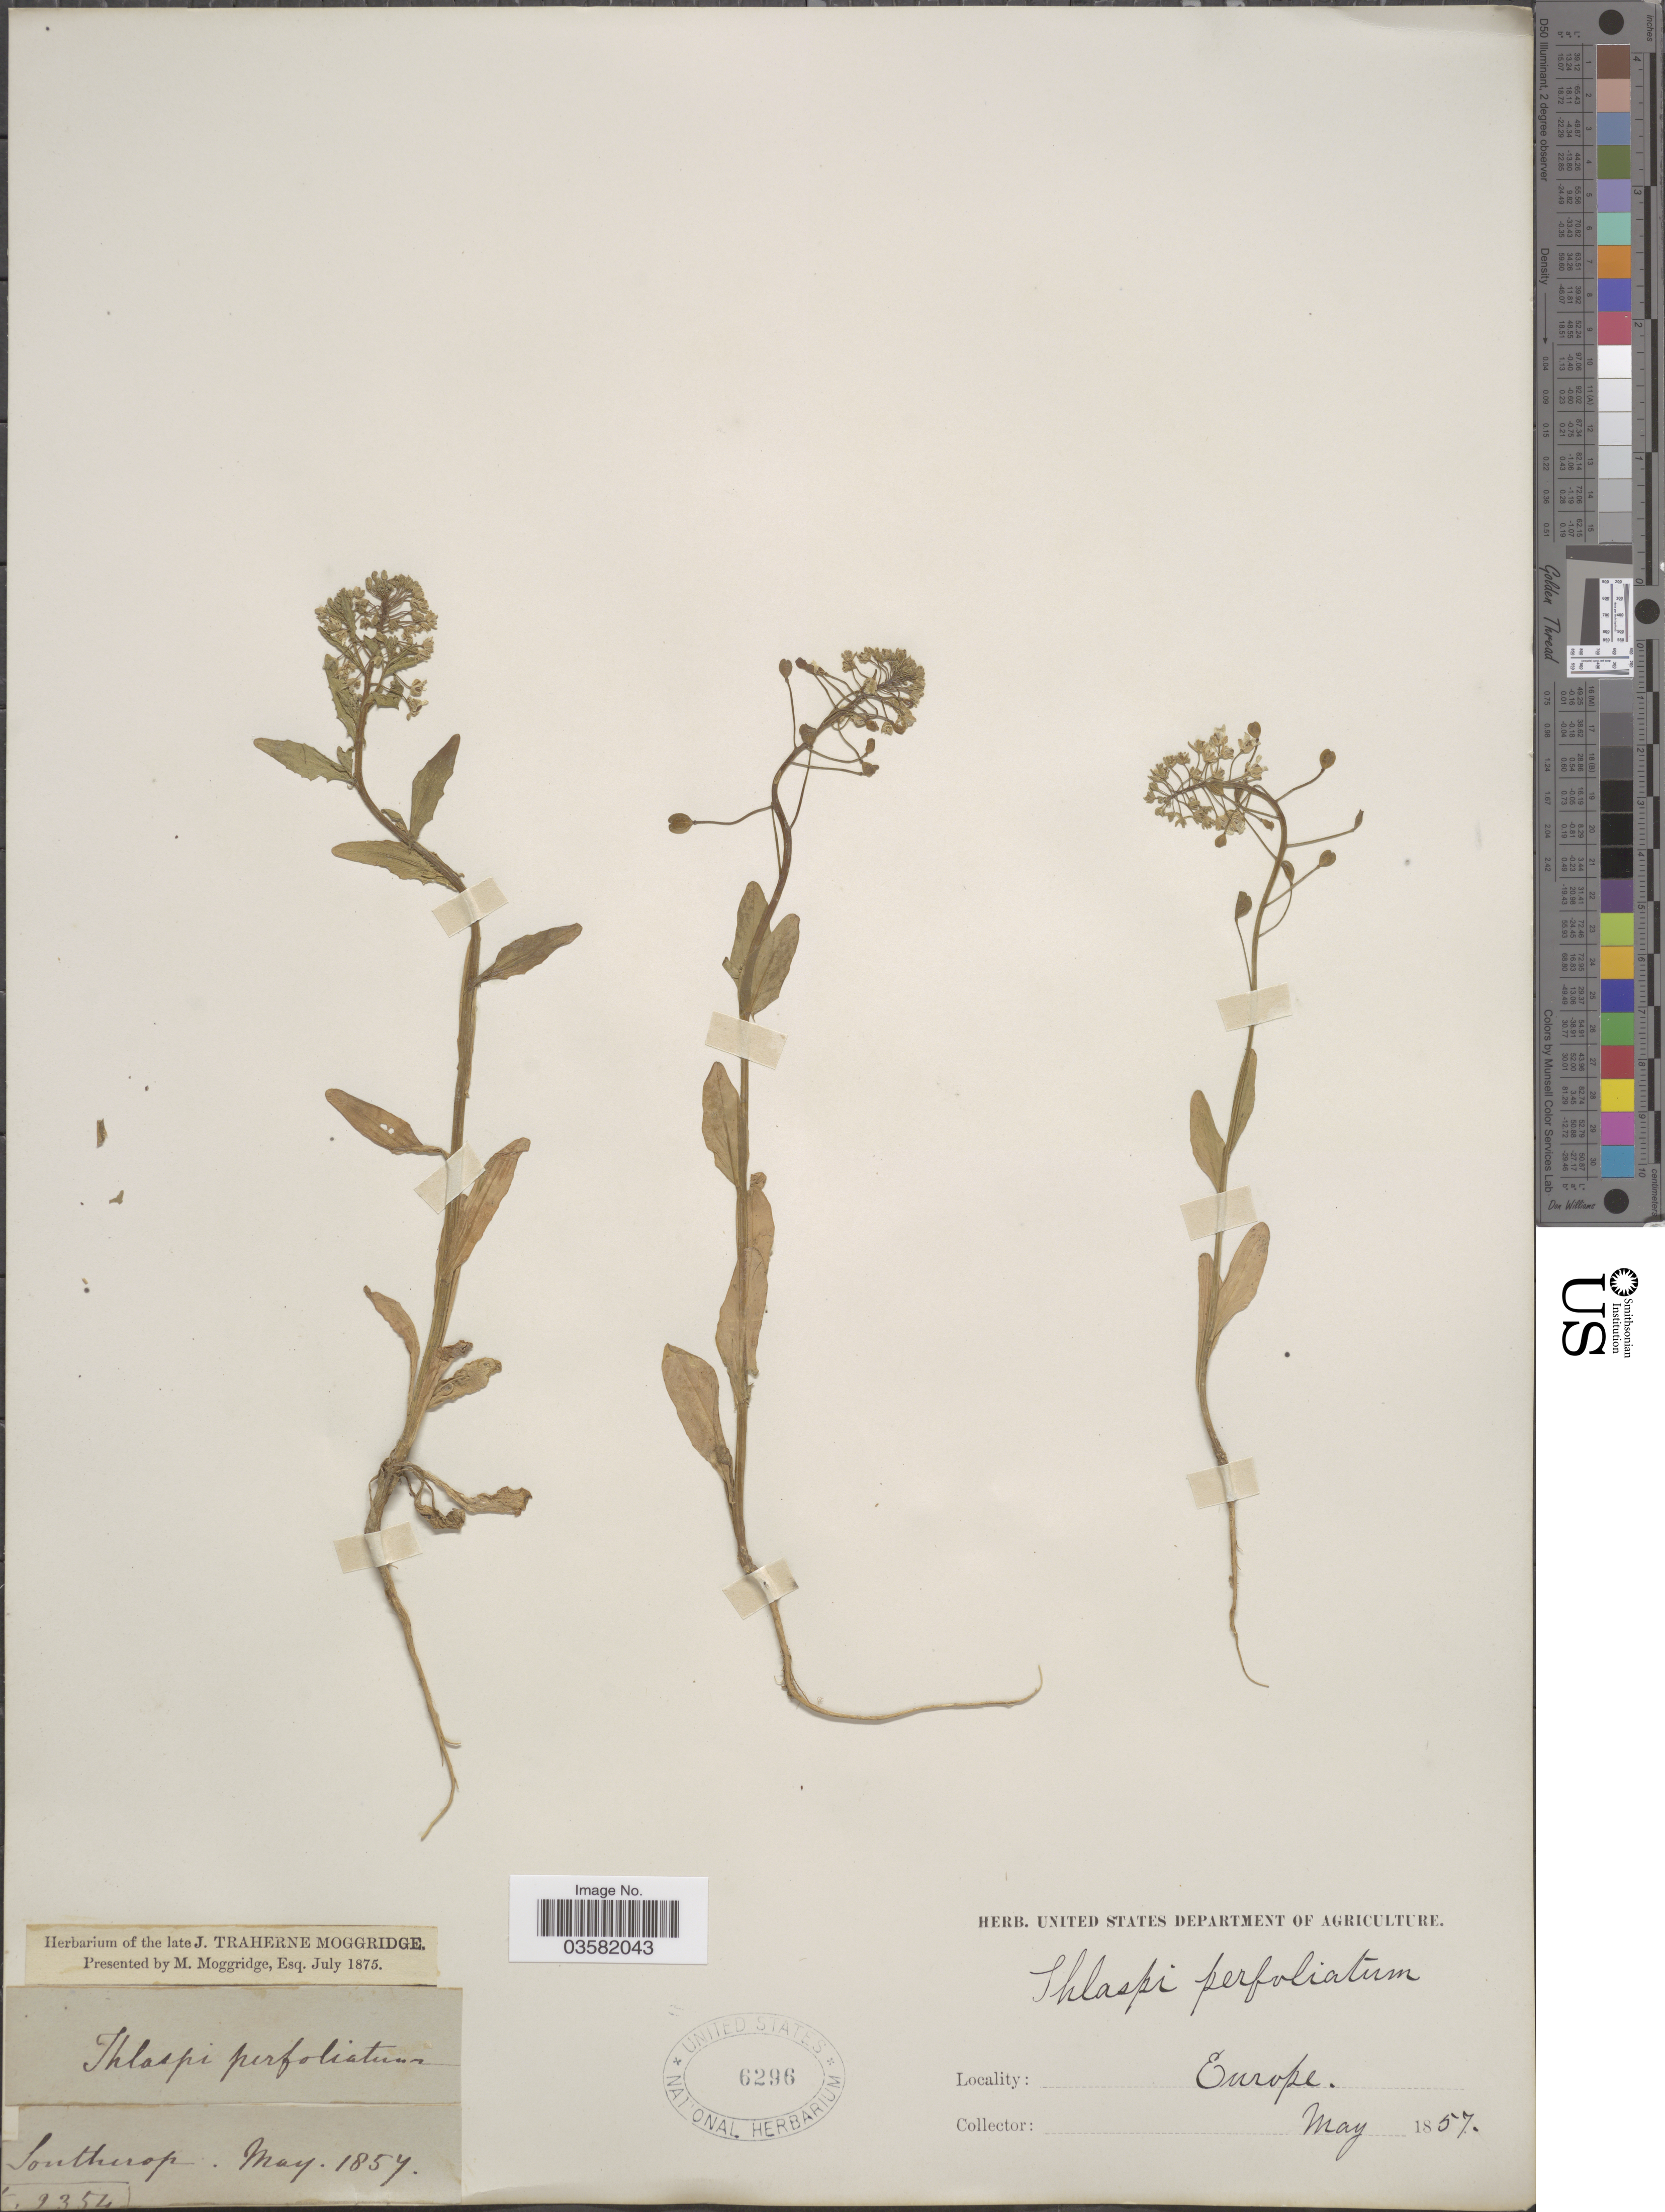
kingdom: Plantae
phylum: Tracheophyta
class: Magnoliopsida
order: Brassicales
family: Brassicaceae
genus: Thlaspi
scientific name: Thlaspi perfoliatum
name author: L.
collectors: ex herb. J.T. Moggridge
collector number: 2354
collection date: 1857-05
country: United Kingdom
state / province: England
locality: Europe. Southerop.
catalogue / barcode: US 6296